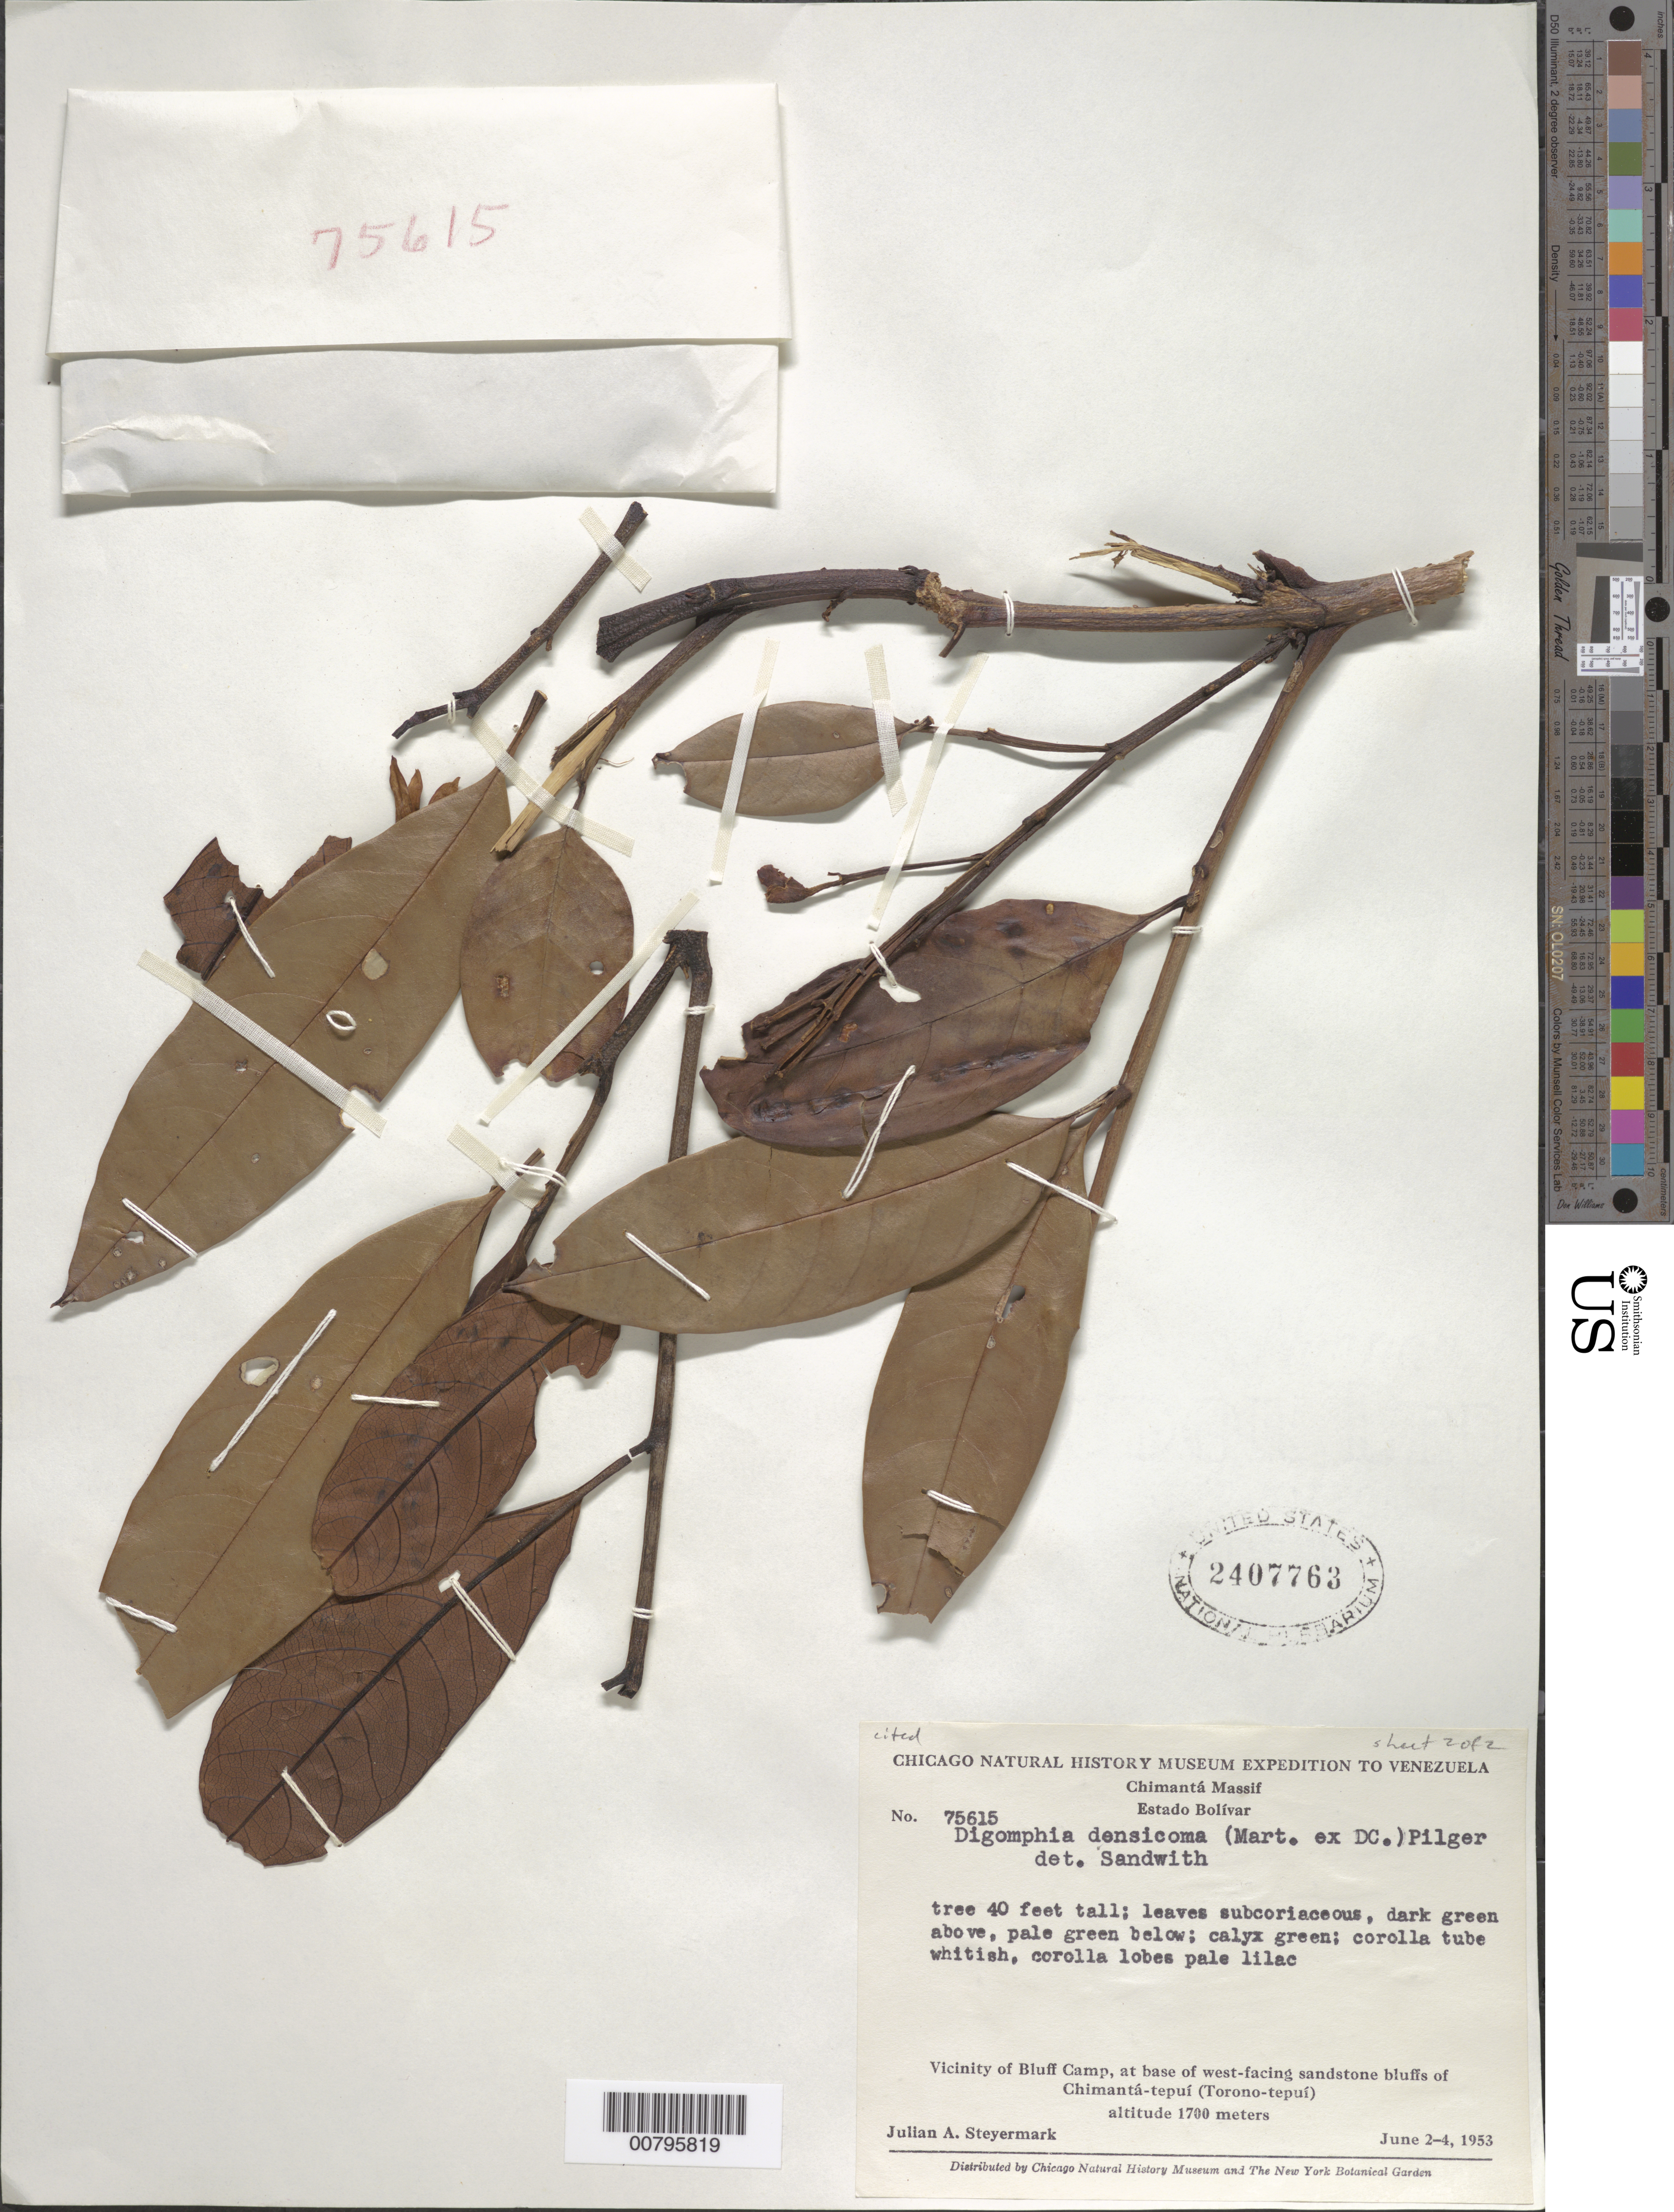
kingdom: Plantae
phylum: Tracheophyta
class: Magnoliopsida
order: Lamiales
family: Bignoniaceae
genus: Digomphia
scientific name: Digomphia densicoma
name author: (Mart. ex DC.) Pilg.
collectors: J. Steyermark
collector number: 75615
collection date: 1953-06-02/1953-06-04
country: Venezuela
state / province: Bolivar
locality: Chimantá Massif. Vicinity of Bluff Camp, at base of west-facing sandstone bluffs of Chimantá-tepuí (Toronto-tepuí).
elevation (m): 1700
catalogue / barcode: US 2407763